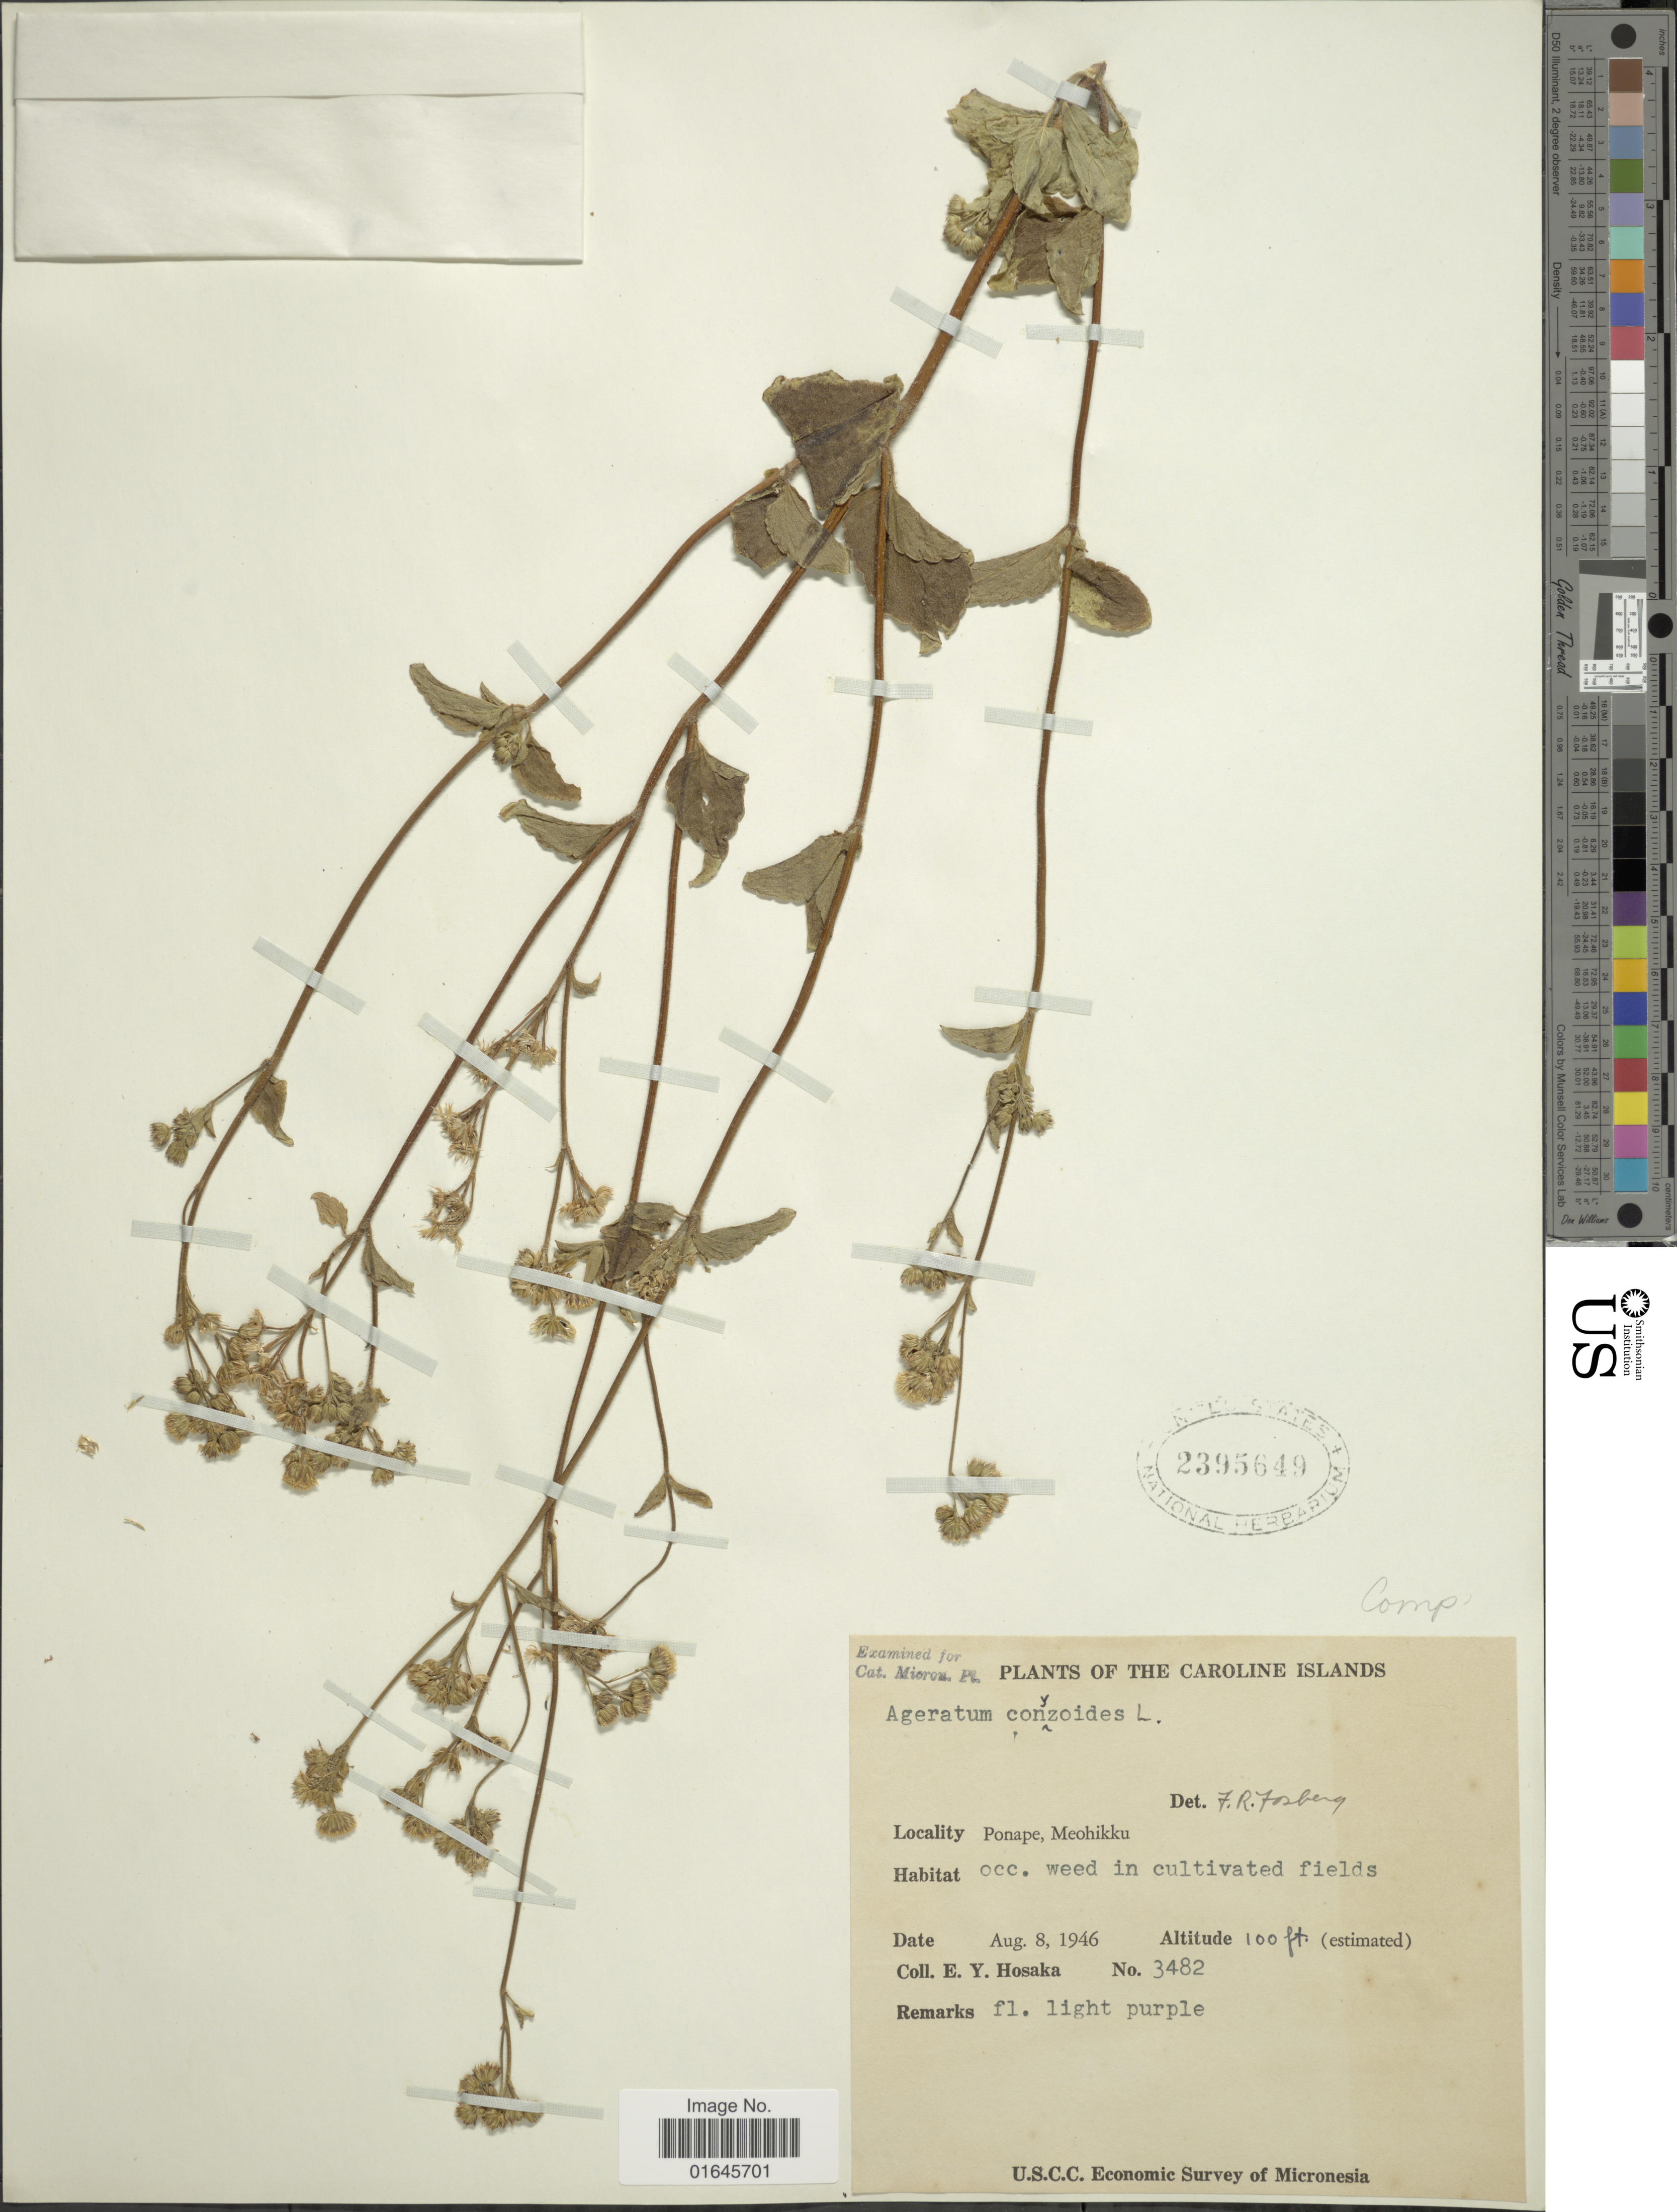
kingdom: Plantae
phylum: Tracheophyta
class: Magnoliopsida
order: Asterales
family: Asteraceae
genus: Ageratum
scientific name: Ageratum conyzoides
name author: L.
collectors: E. Y. Hosaka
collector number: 3482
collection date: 1946-08-08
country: Micronesia, Federated States of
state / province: Pohnpei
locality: The Caroline Islands, Ponape, Meohikku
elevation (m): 30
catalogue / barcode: US 2395649